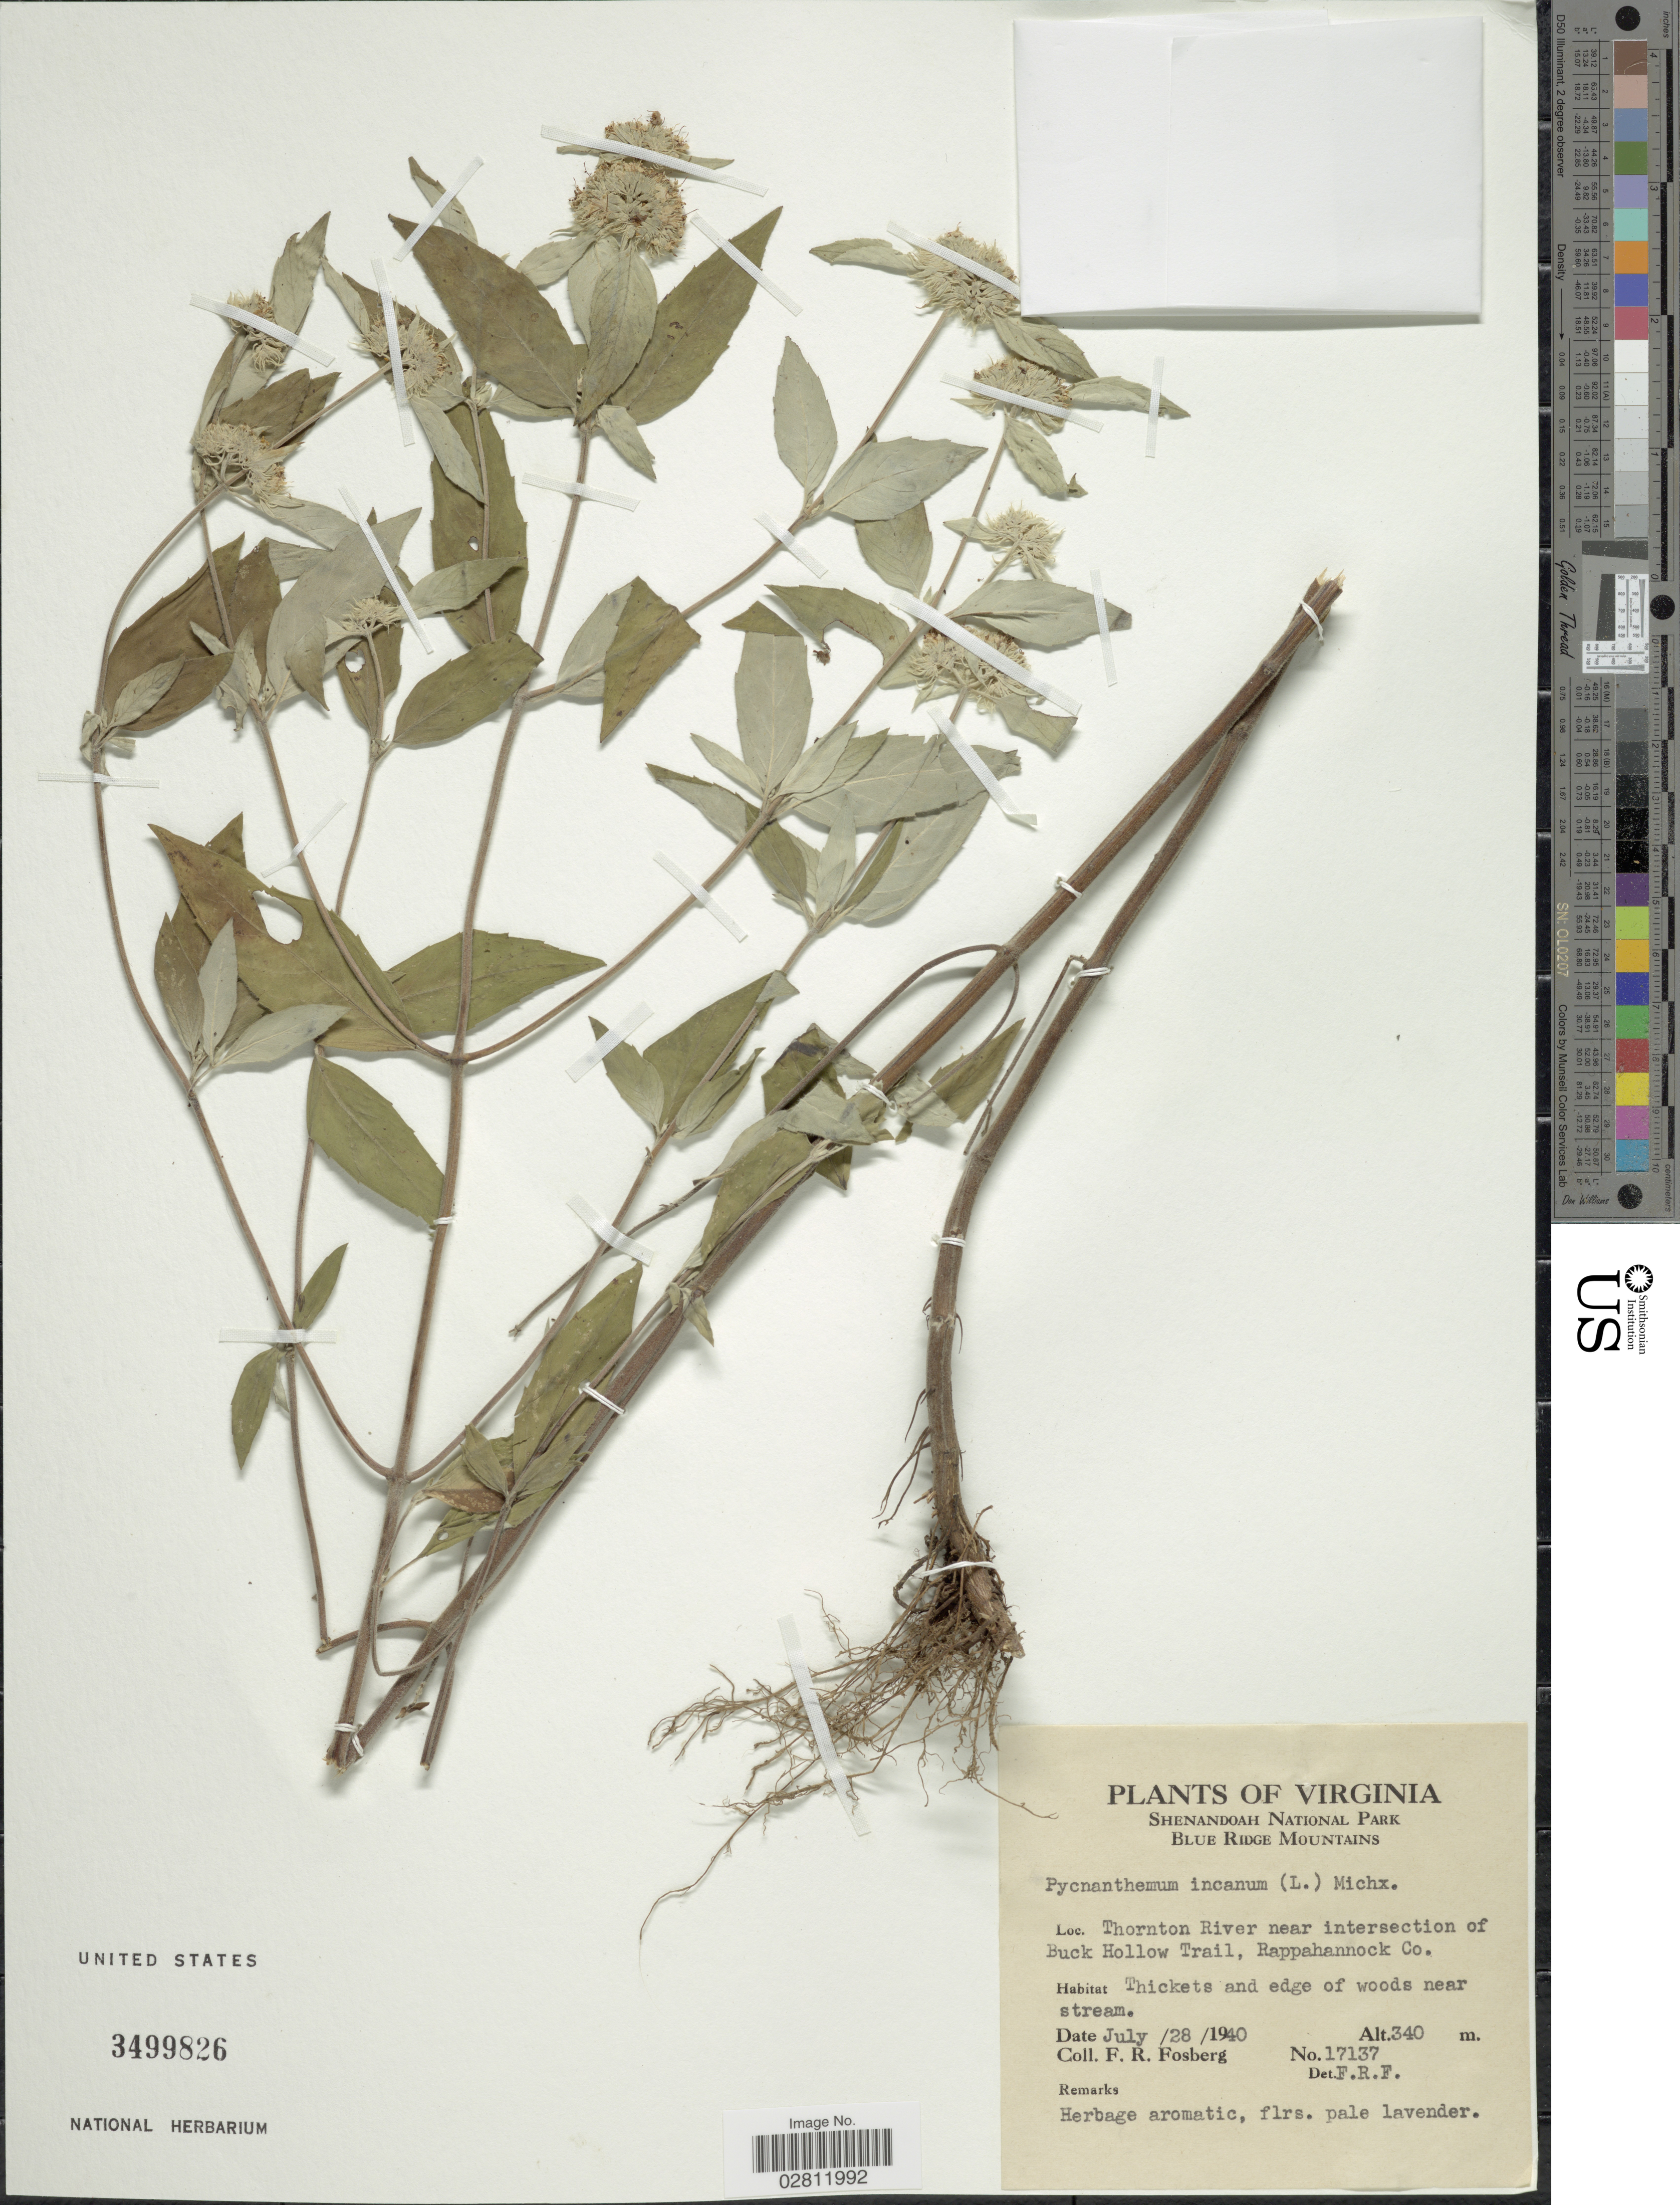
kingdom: Plantae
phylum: Tracheophyta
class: Magnoliopsida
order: Lamiales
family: Lamiaceae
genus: Pycnanthemum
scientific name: Pycnanthemum incanum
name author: (L.) Michx.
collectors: F. R. Fosberg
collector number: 17137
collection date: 1940-07-28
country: United States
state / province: Virginia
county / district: Rappahannock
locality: Shenandoah National Park. Blue Ridge Mountains. Thornton River near intersection of Buck Hollow Trail, Rappahannock Co.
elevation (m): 340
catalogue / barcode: US 3499826